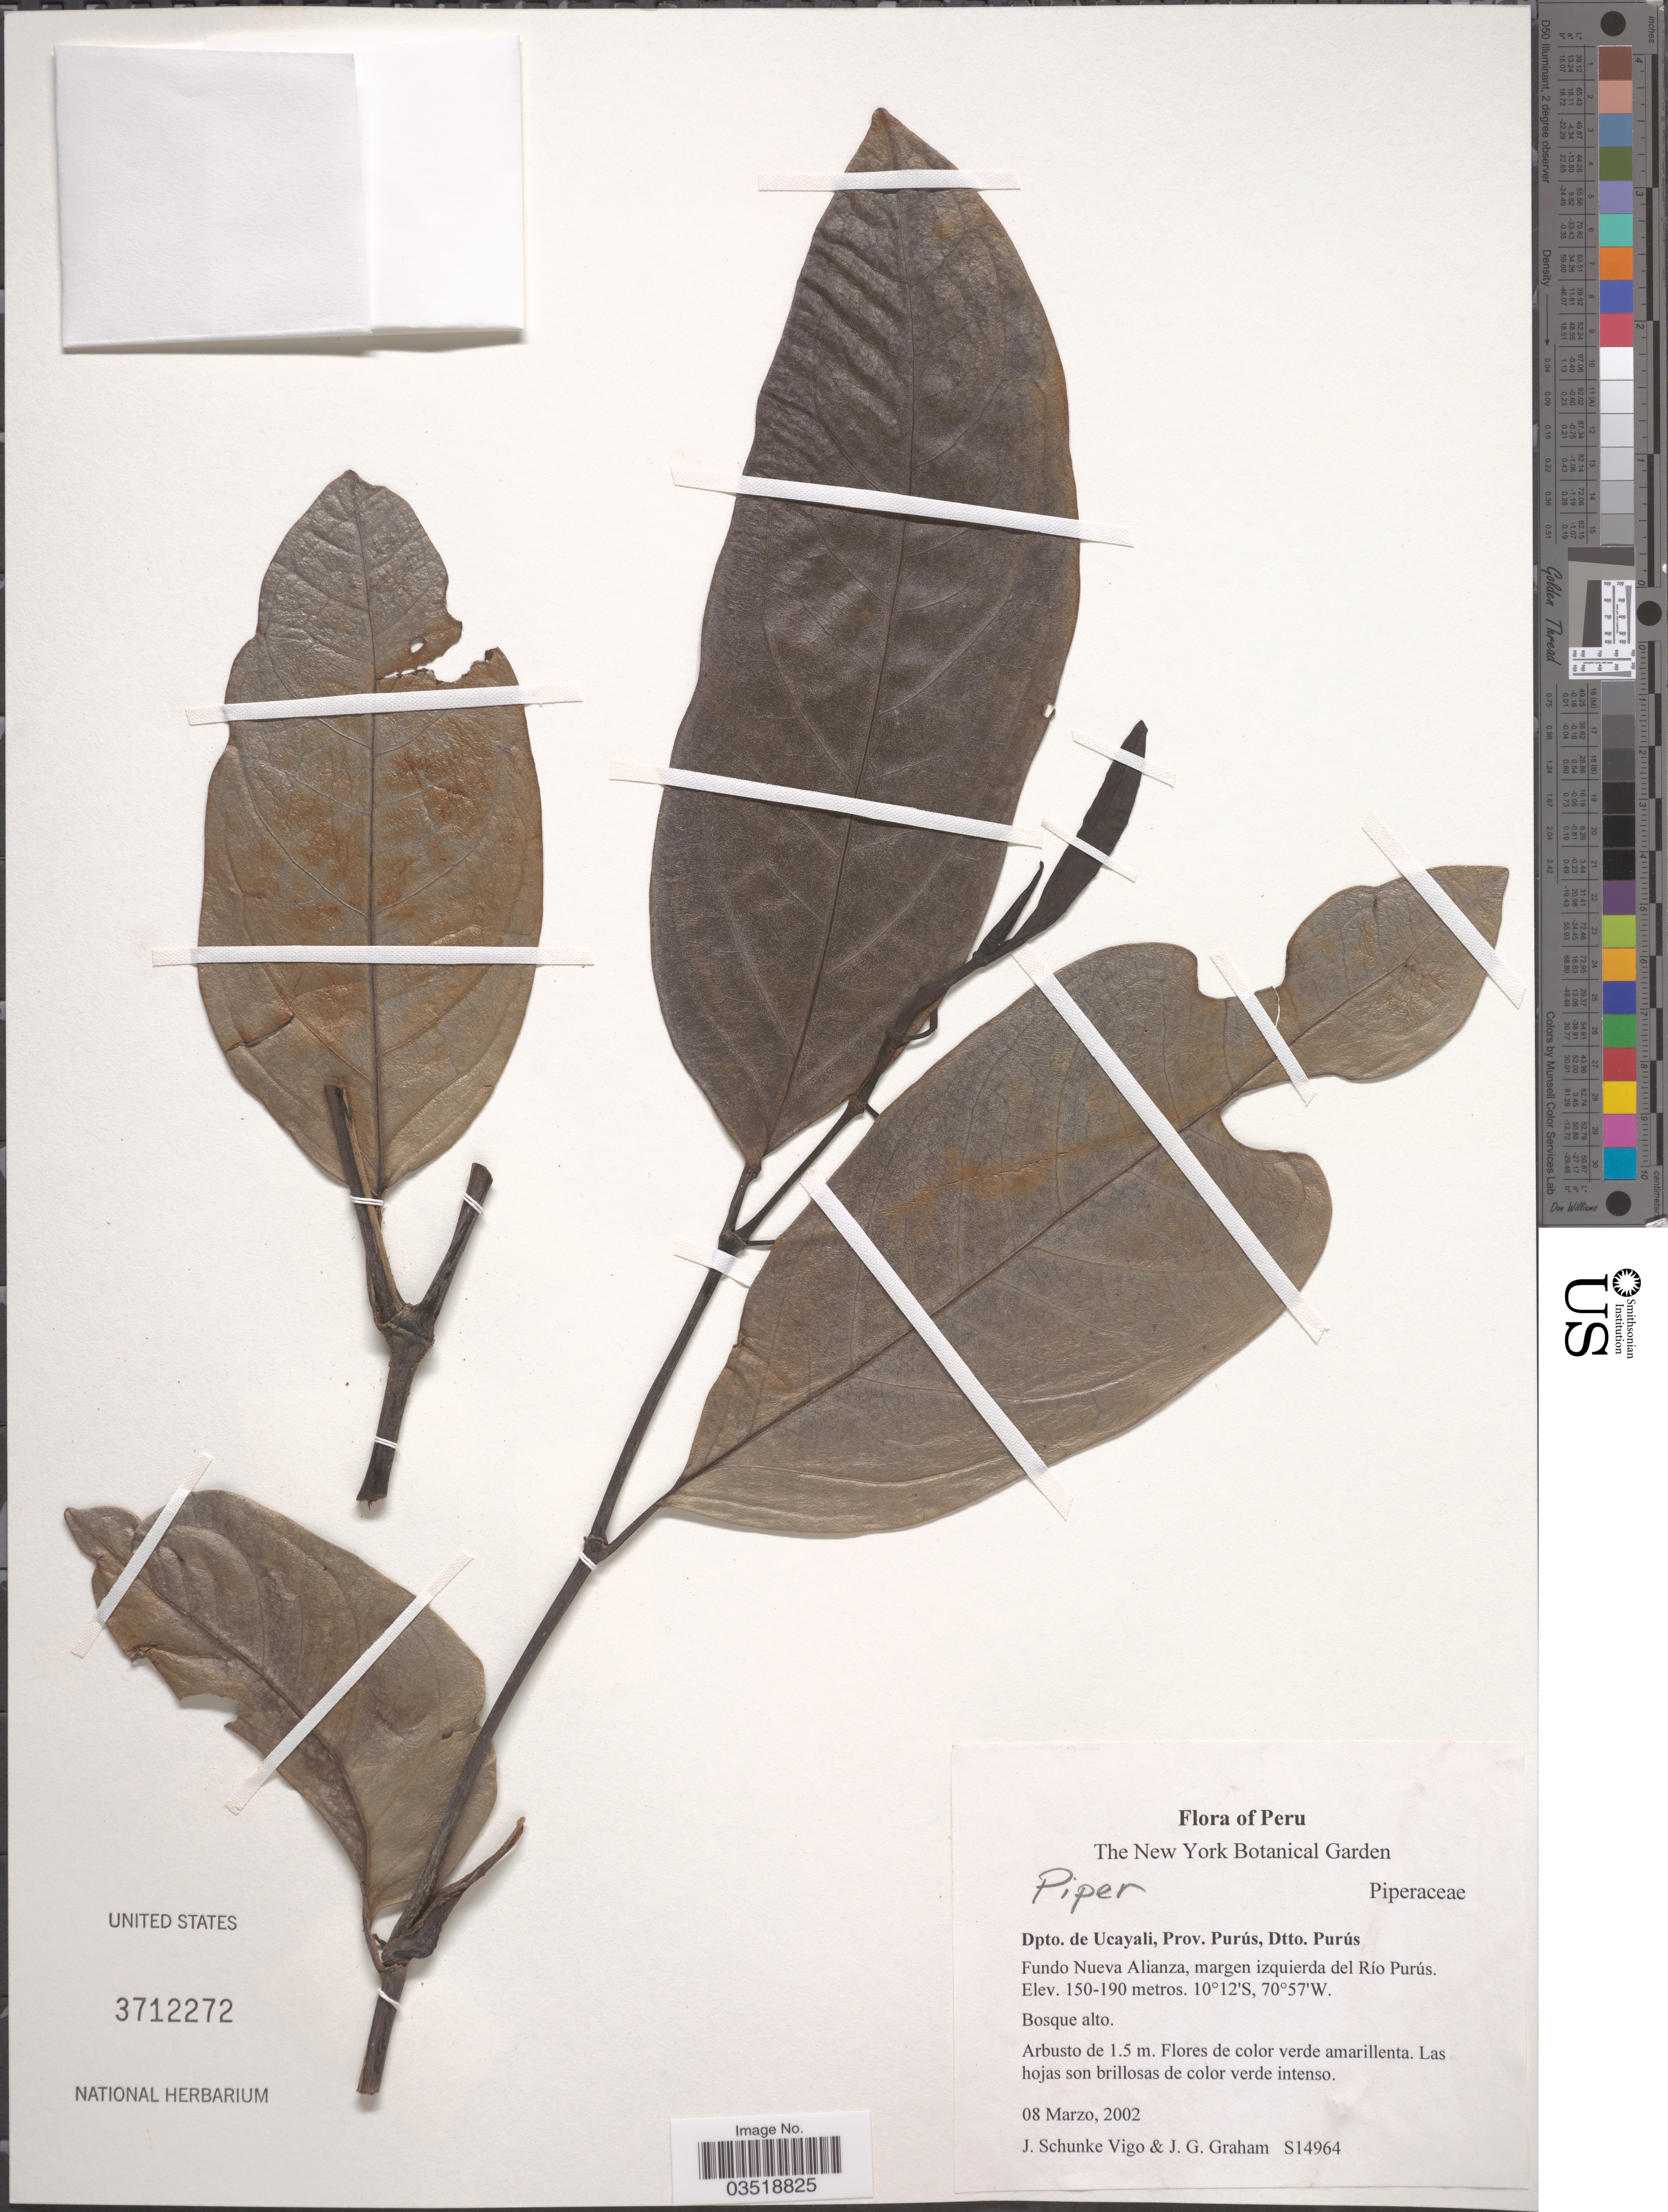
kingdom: Plantae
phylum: Tracheophyta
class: Magnoliopsida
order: Piperales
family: Piperaceae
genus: Piper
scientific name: Piper sp.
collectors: J. Schunke Vigo & J. Graham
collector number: S14964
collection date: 2002-03-08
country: Peru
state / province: Ucayali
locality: Dpto. de Ucayali, Prov. Purús, Dtto. Purús. Fundo Nueva Alianza, margen isquierda del RioPurús.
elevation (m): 150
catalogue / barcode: US 3712272